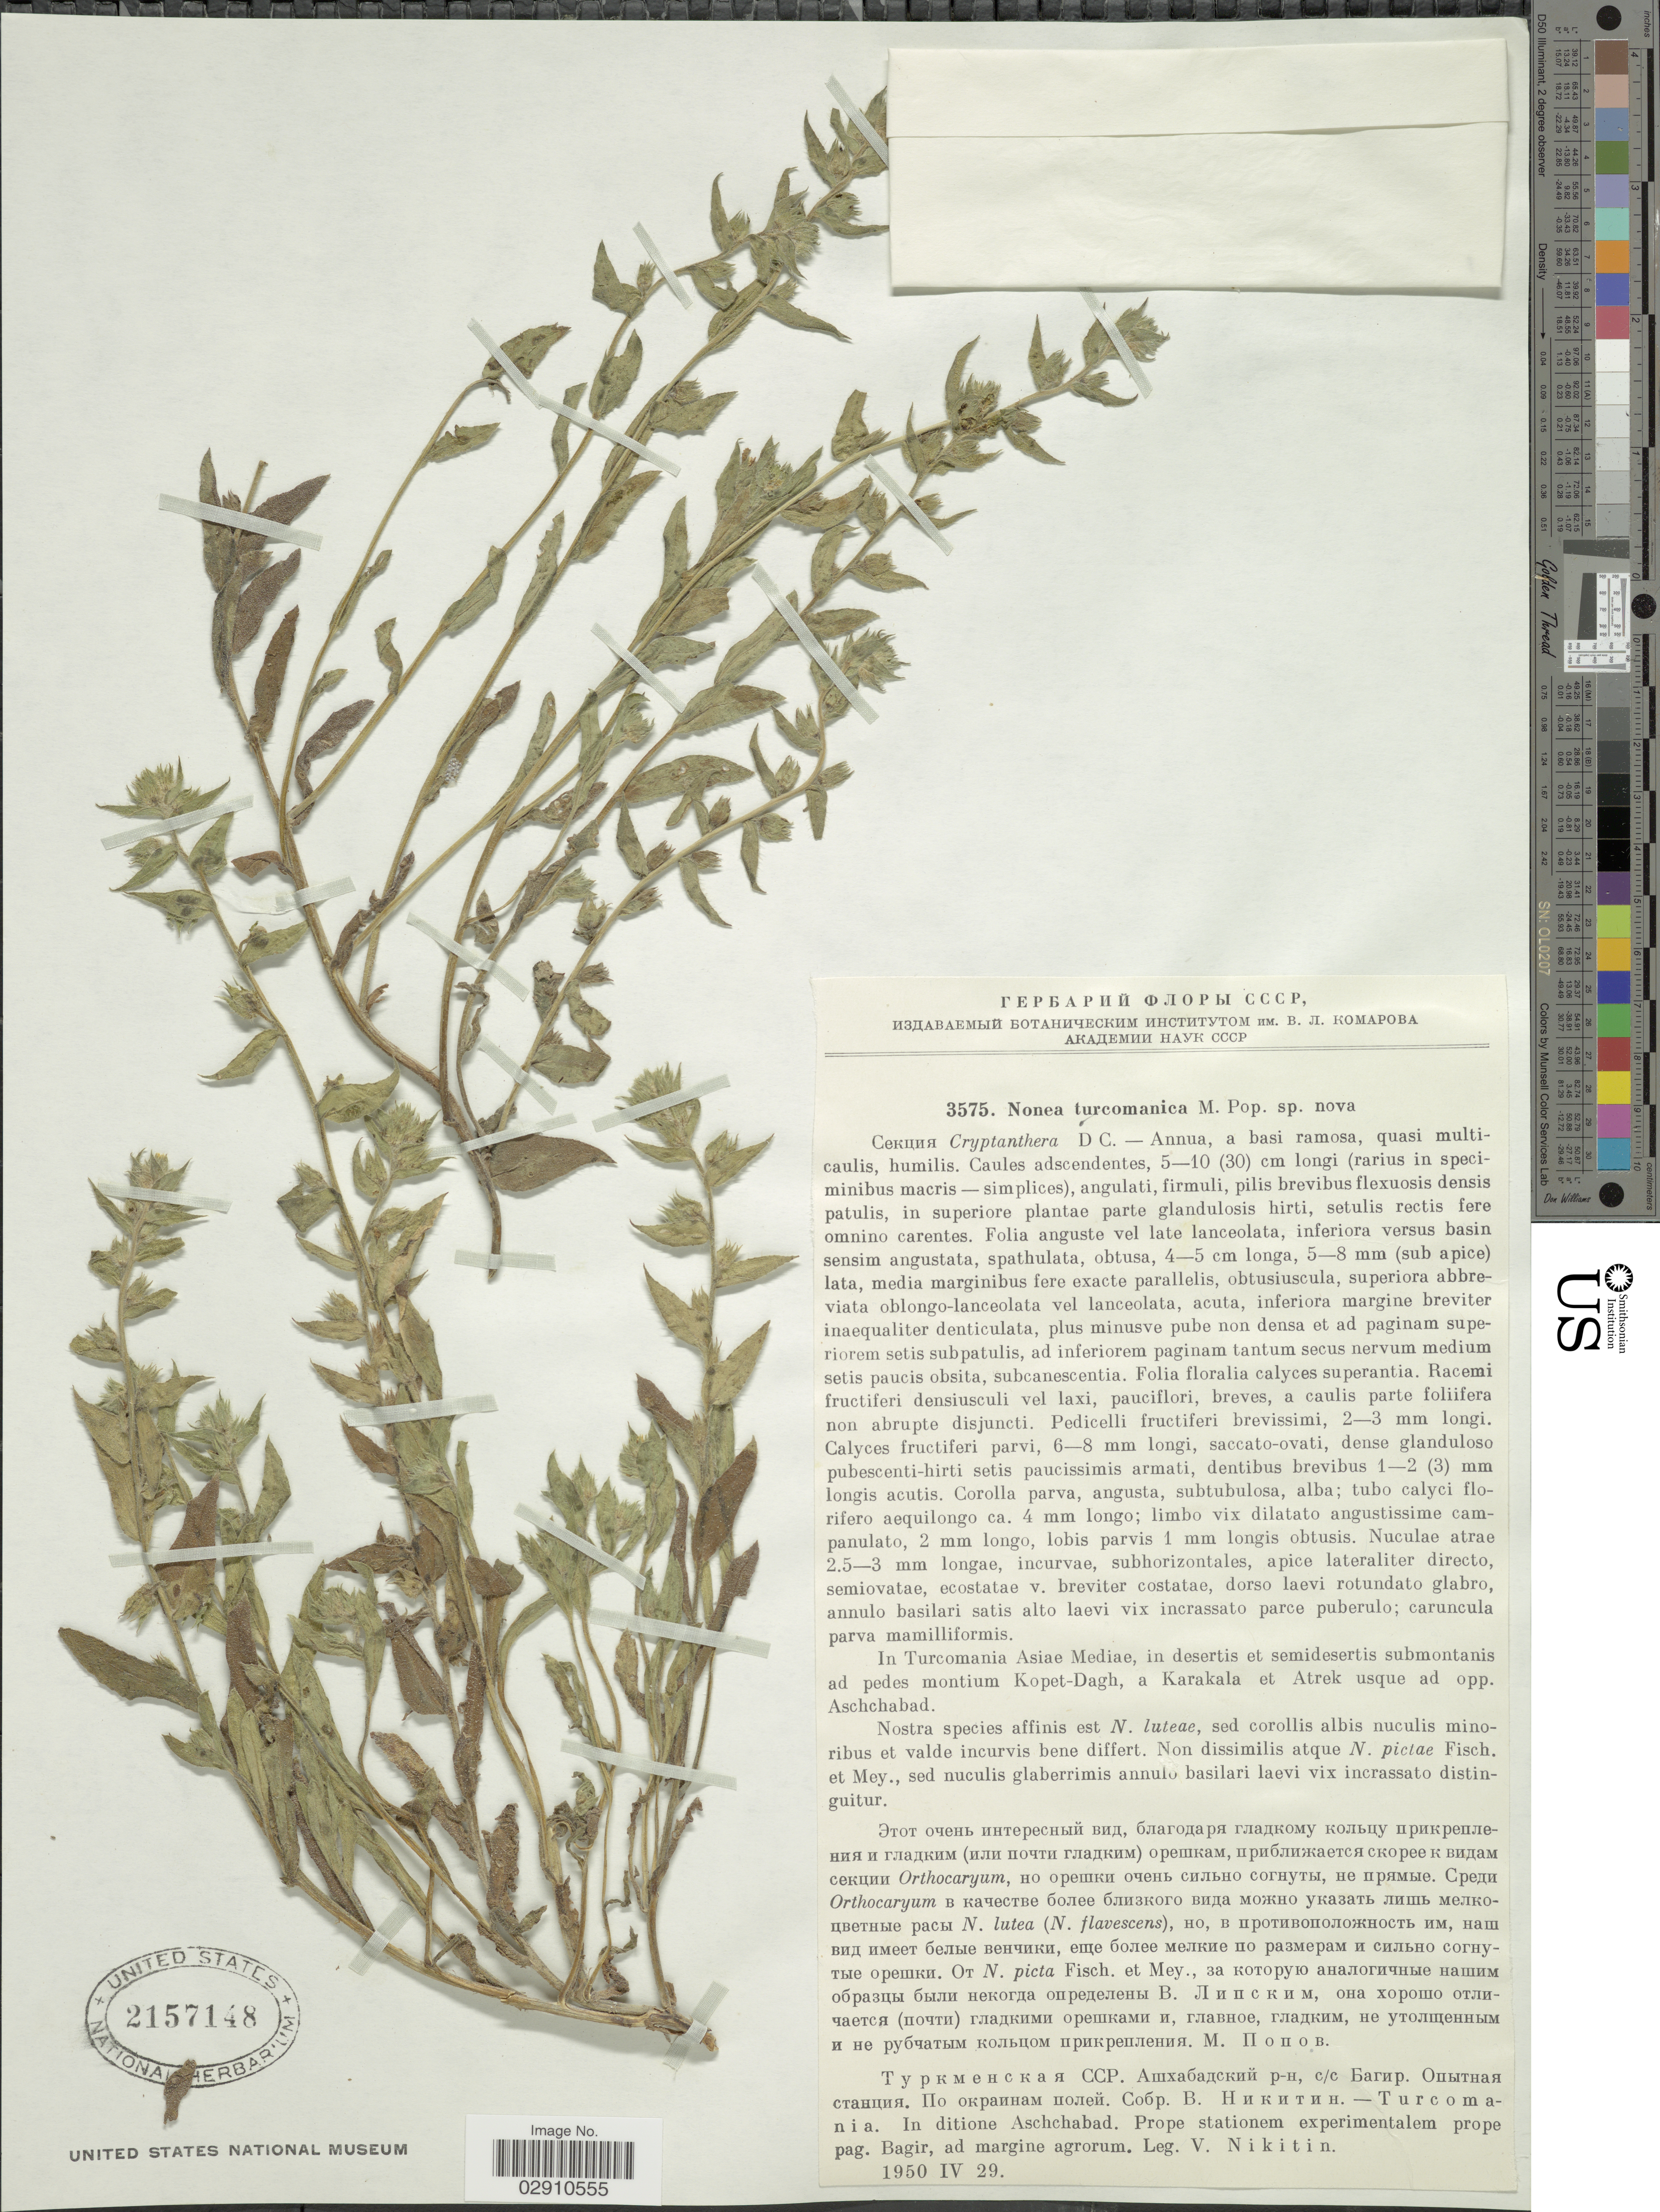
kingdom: Plantae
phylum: Tracheophyta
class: Magnoliopsida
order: Boraginales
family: Boraginaceae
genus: Nonea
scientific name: Nonea turcomanica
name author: Popov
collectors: V. A. Nikitin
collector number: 3575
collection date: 1950-04-29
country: Turkmenistan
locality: Turcomannia. In ditione Aschchabad. Prope stationem experimentalem prope pag. Bagir, ad margine agrorum.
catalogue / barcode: US 2157148